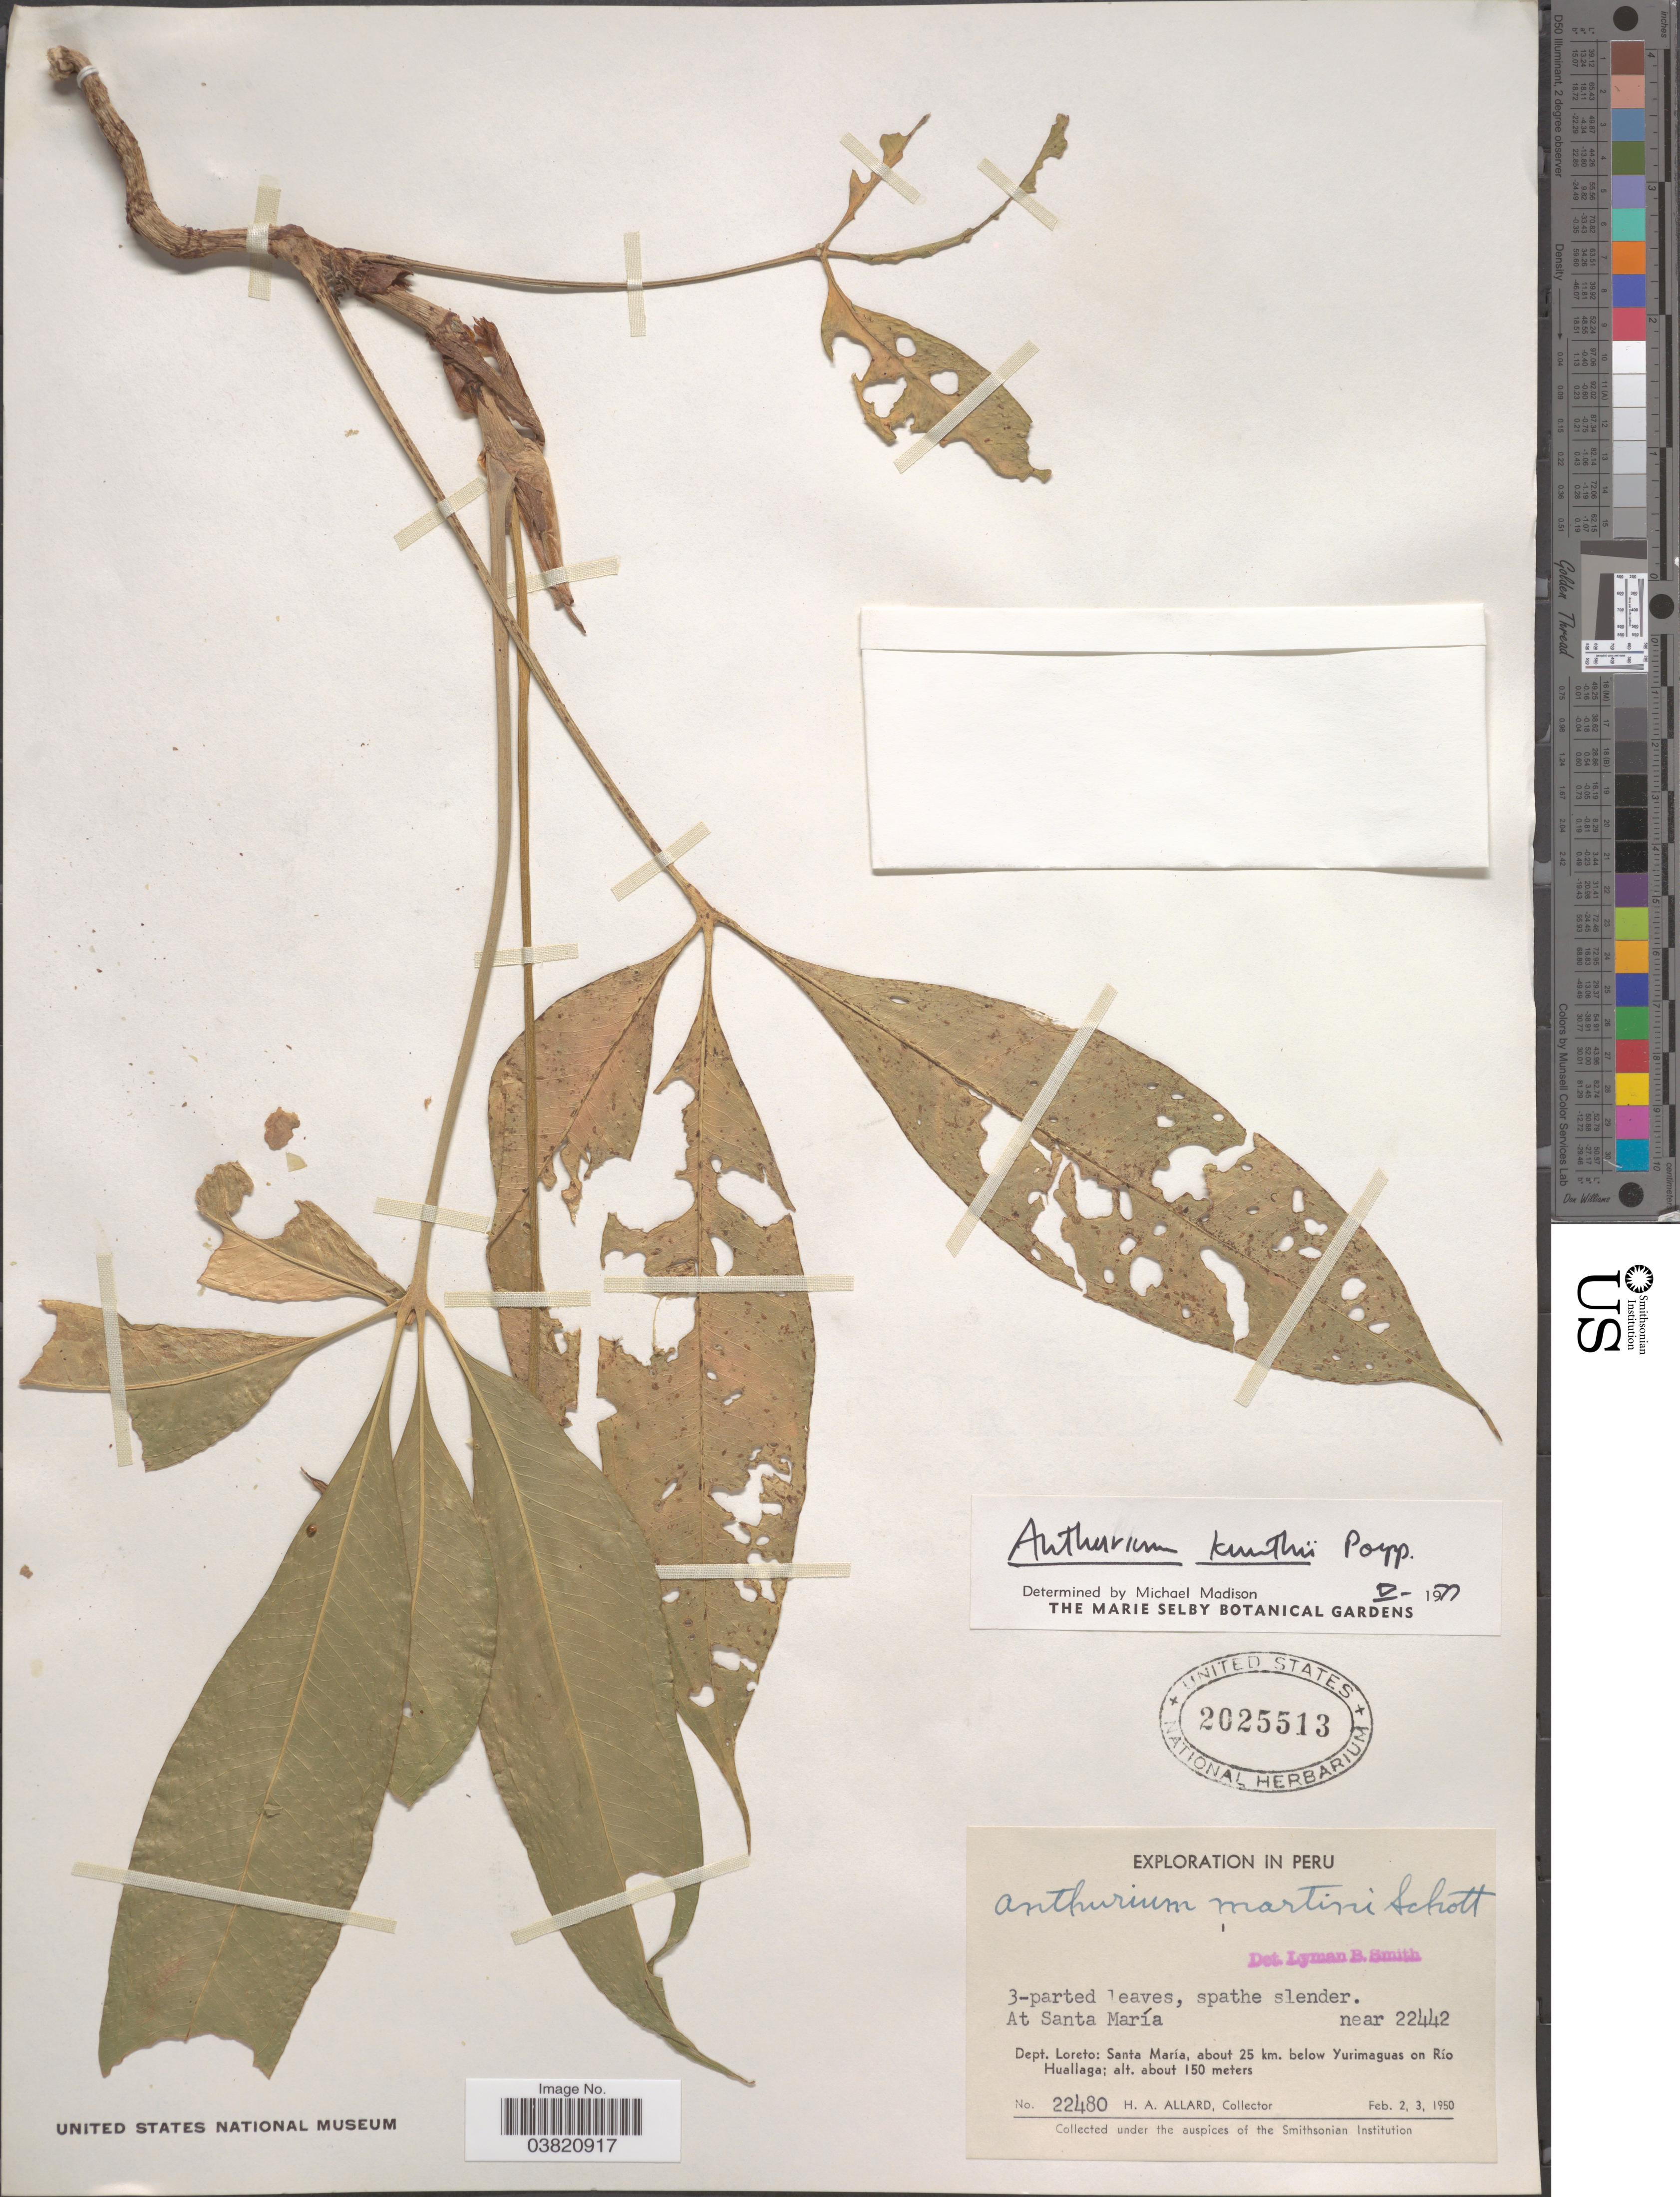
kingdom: Plantae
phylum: Tracheophyta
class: Liliopsida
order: Alismatales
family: Araceae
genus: Anthurium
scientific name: Anthurium kunthii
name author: Poepp.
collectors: H. A. Allard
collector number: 22480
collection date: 1950-02-02/1950-02-03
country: Peru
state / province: Loreto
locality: At Santa María near 22442. Dept. Loreto: Santa María, about 25 km. below Yurimaguas on Río Huallaga.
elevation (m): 150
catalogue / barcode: US 2025513